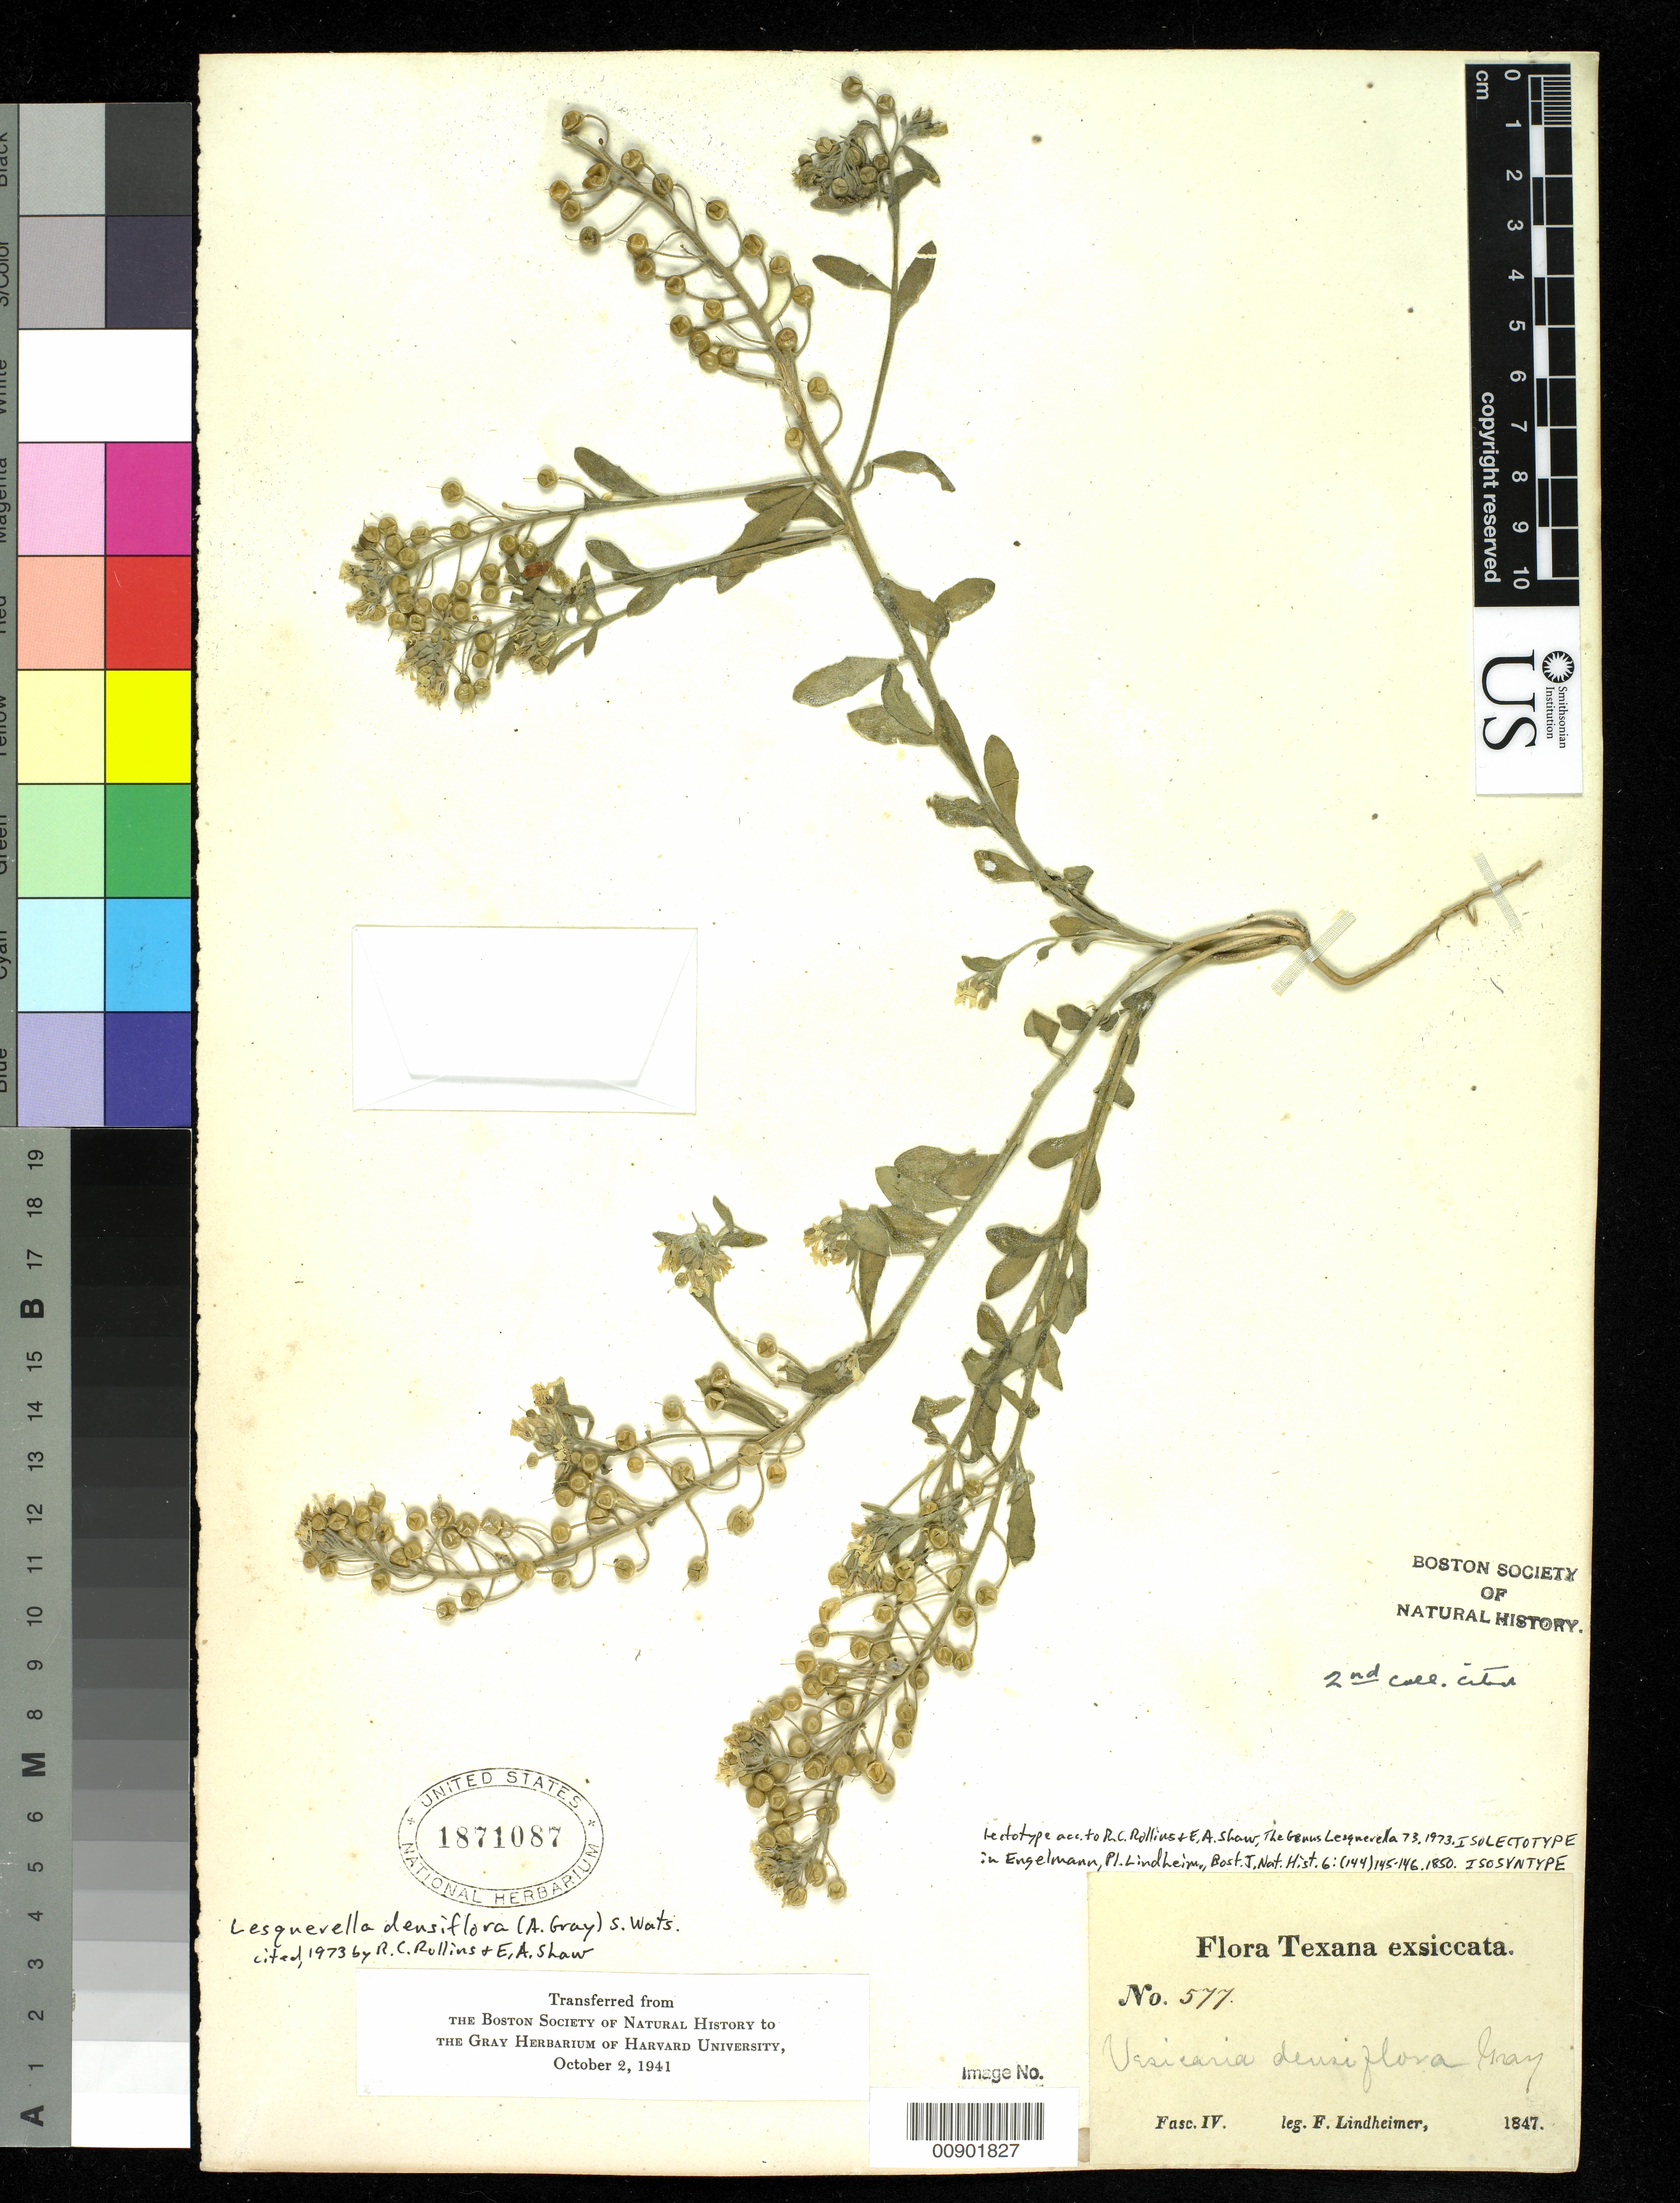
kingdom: Plantae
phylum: Tracheophyta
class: Magnoliopsida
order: Brassicales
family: Brassicaceae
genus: Physaria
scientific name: Physaria densiflora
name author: A. Gray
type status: Isolectotype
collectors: F. J. Lindheimer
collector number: IV 577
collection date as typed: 1847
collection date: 1847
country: United States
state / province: Texas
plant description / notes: Current name as cited by O'Kane & Al-Shehbaz, Novon 12: 322 (2002).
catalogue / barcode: US 1871087